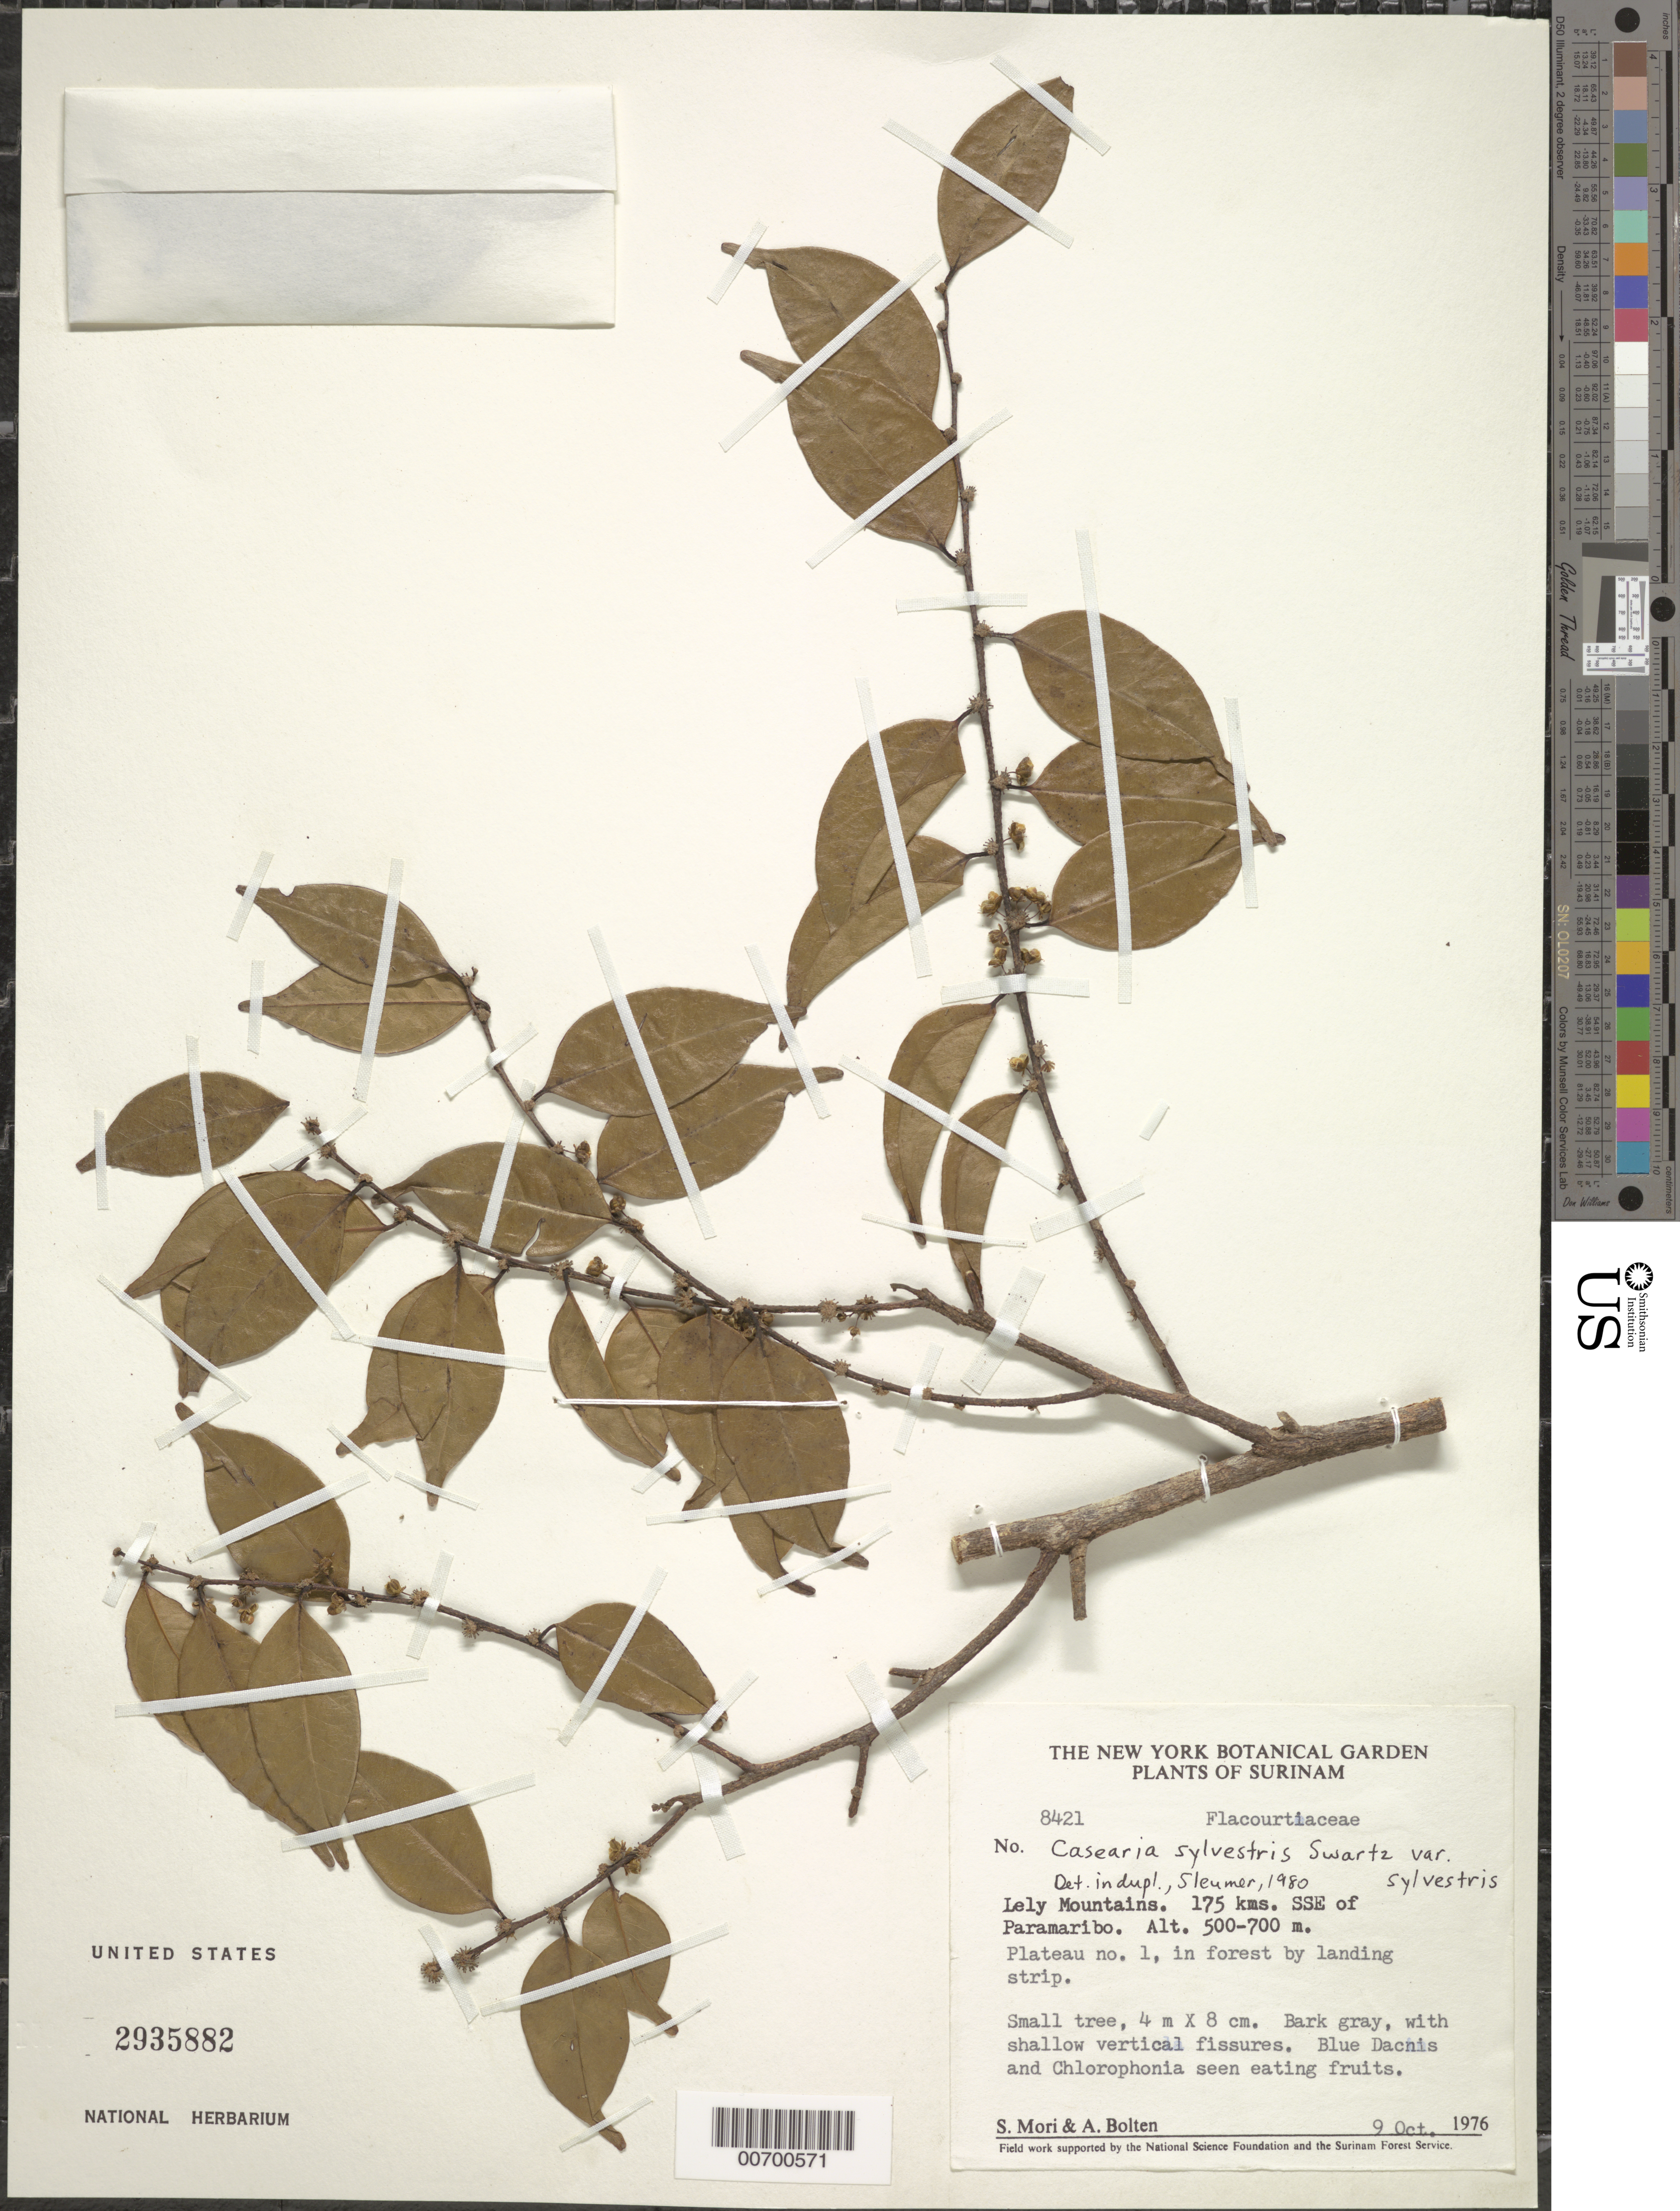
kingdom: Plantae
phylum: Tracheophyta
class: Magnoliopsida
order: Malpighiales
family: Salicaceae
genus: Casearia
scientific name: Casearia sylvestris var. sylvestris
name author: Sw.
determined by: Sleumer, H. O.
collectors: S. Mori & A. Bolten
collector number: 8421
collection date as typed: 9-Oct-76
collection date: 1976-10-09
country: Suriname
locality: Lely Mts., 175 km SSE of Paramaribo. Plateau no.1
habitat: Forest by landing strip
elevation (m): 500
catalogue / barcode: US 2935882